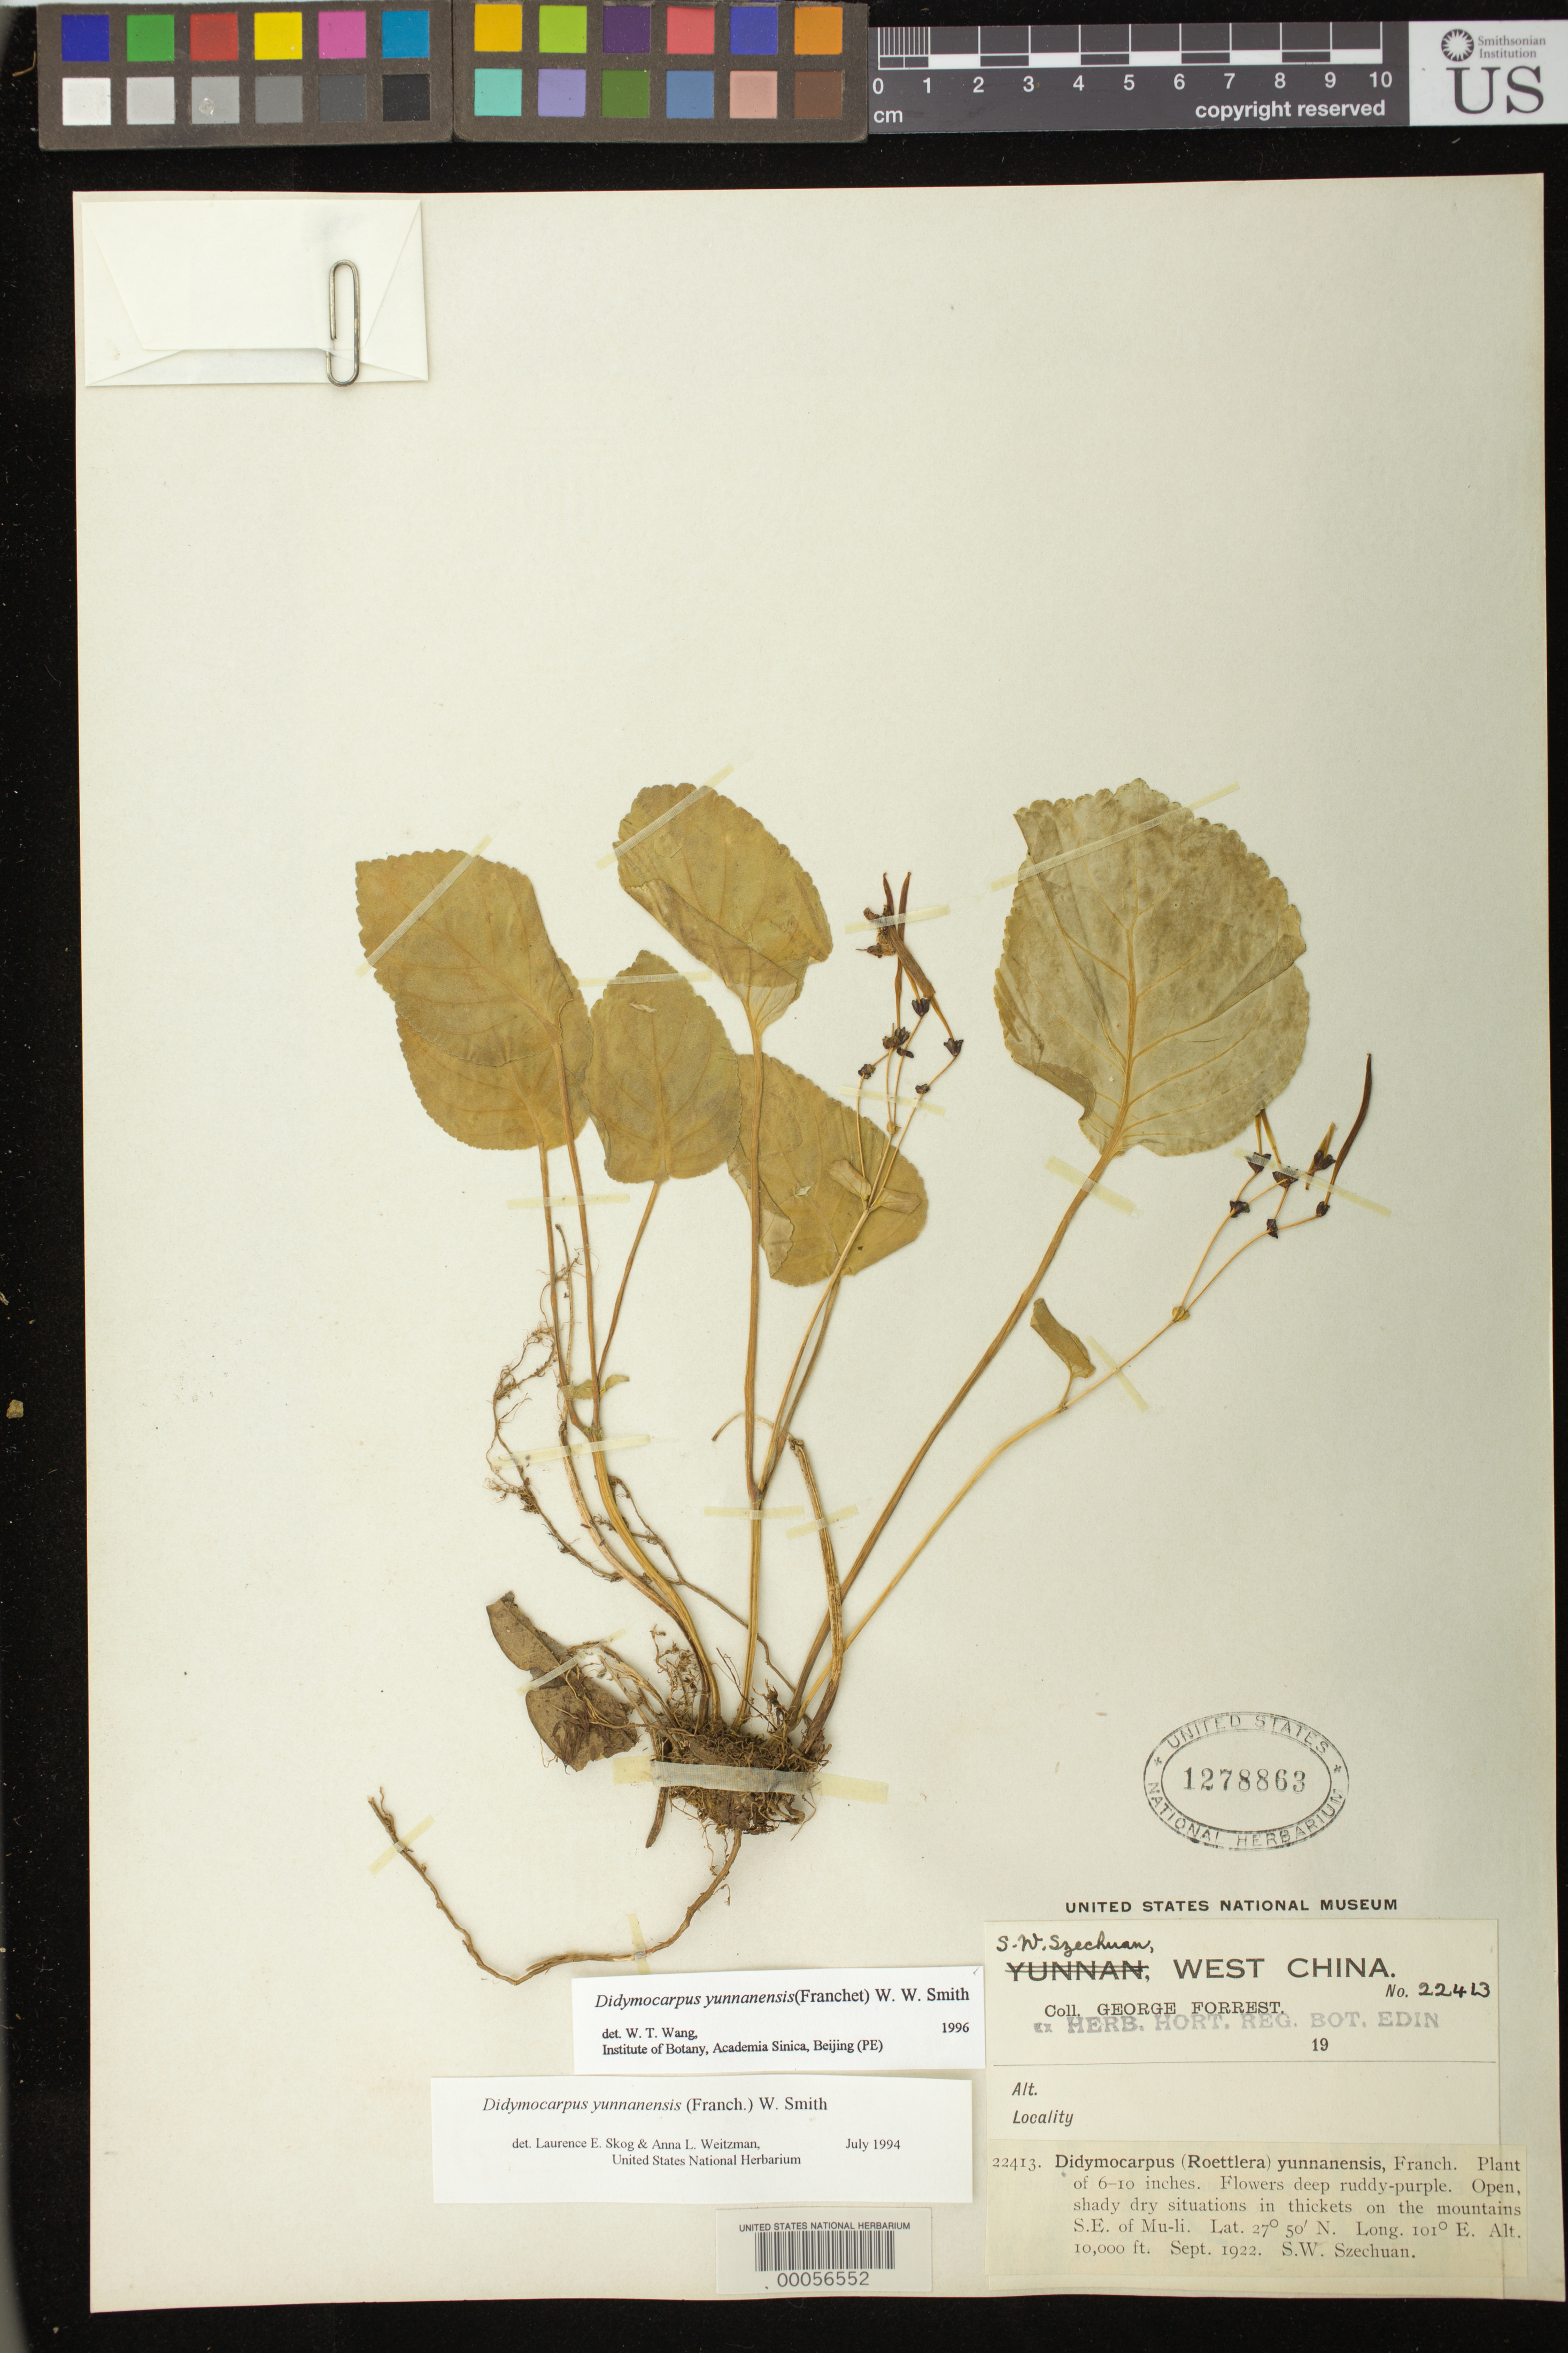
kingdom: Plantae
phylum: Tracheophyta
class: Magnoliopsida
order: Lamiales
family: Gesneriaceae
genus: Didymocarpus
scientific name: Didymocarpus yunnanensis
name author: (Franch.) W.W. Sm.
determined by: Weitzman, A. L.; Skog, L. E.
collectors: G. Forrest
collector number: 22413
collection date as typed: Sep 1922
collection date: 1922-09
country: China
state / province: Sichuan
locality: S.W. Szechuan, mountains SE of Mu-li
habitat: Open, shady dry situations in thickets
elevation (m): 3048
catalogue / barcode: US 1278863